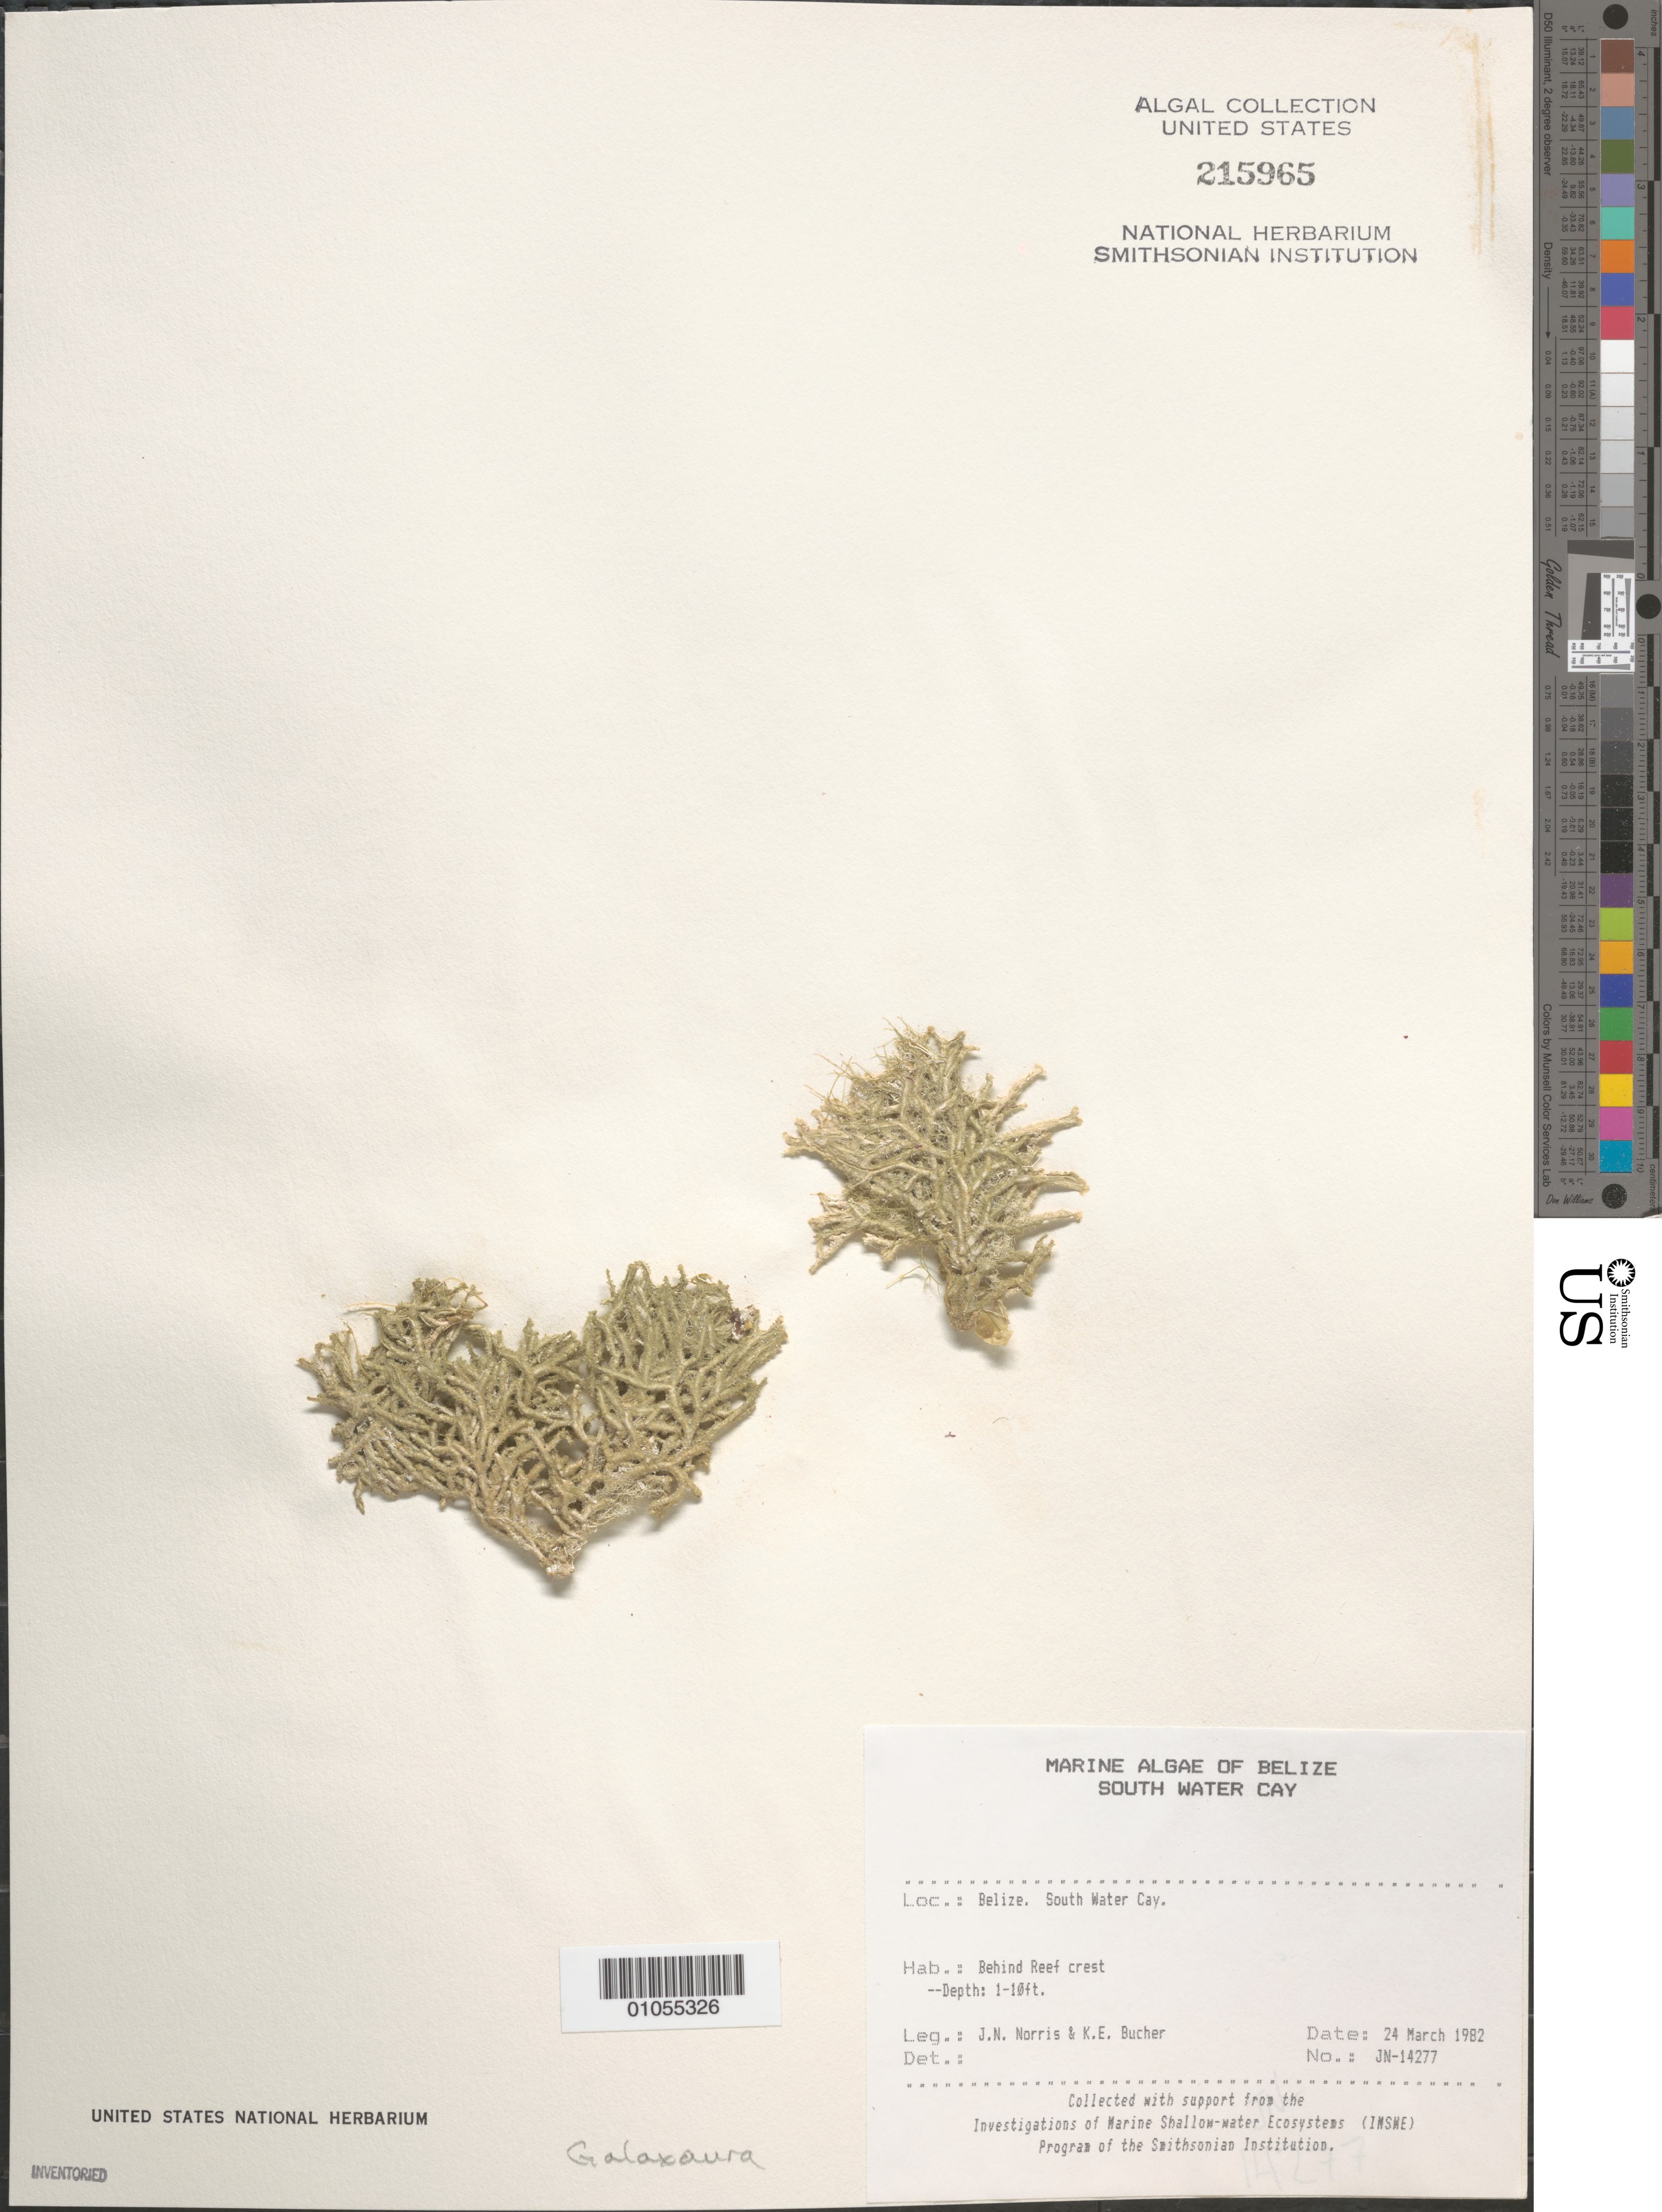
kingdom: Plantae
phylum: Rhodophyta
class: Florideophyceae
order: Nemaliales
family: Galaxauraceae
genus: Galaxaura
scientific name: Galaxaura sp.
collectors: J. N. Norris & K. E. Bucher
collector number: JN-14277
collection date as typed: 24 Mar 1982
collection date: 1982-03-24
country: Belize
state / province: Stann Creek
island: South Water Cay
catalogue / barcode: US 215965